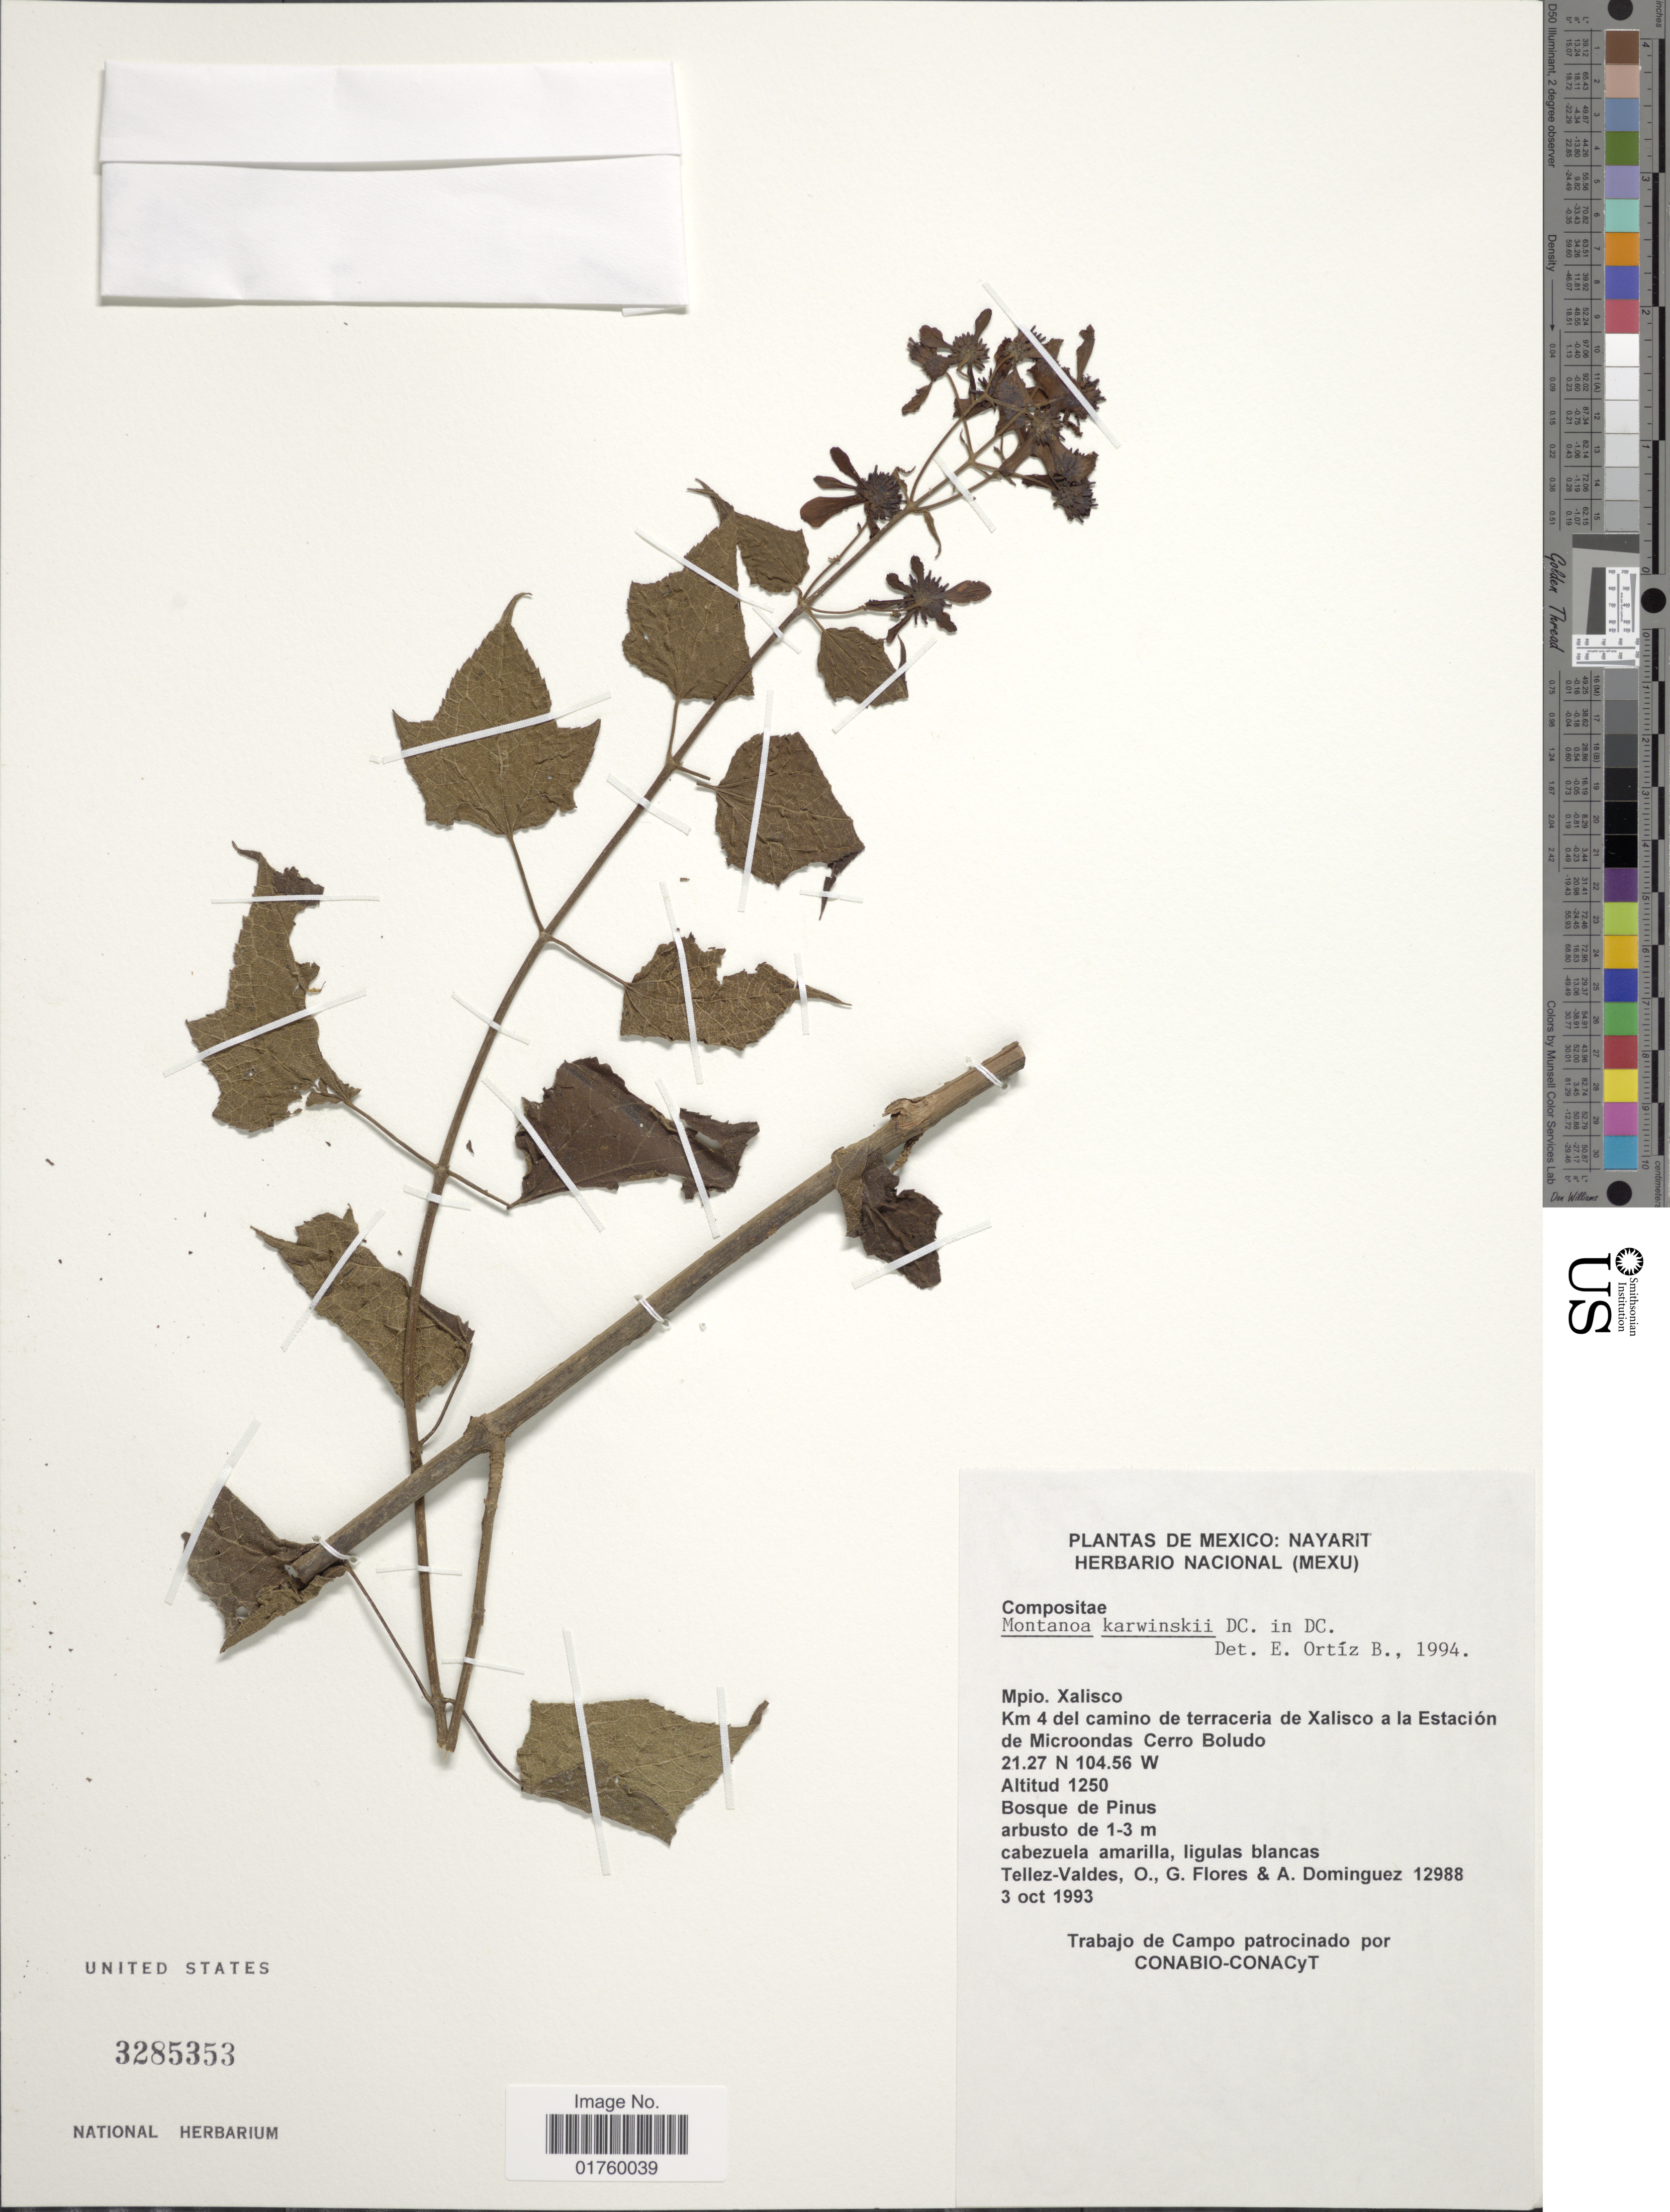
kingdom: Plantae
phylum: Tracheophyta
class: Magnoliopsida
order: Asterales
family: Asteraceae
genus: Montanoa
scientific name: Montanoa karwinskii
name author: DC.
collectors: O. Téllez V., G. Flores F. & A. Dominguez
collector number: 12988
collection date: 1993-10-03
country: Mexico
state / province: Nayarit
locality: Mpio. Xalisco, Km 4 del camino de terraceria de Xalisco a la Estacion de Microondad Cerro Boludo.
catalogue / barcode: US 3285353